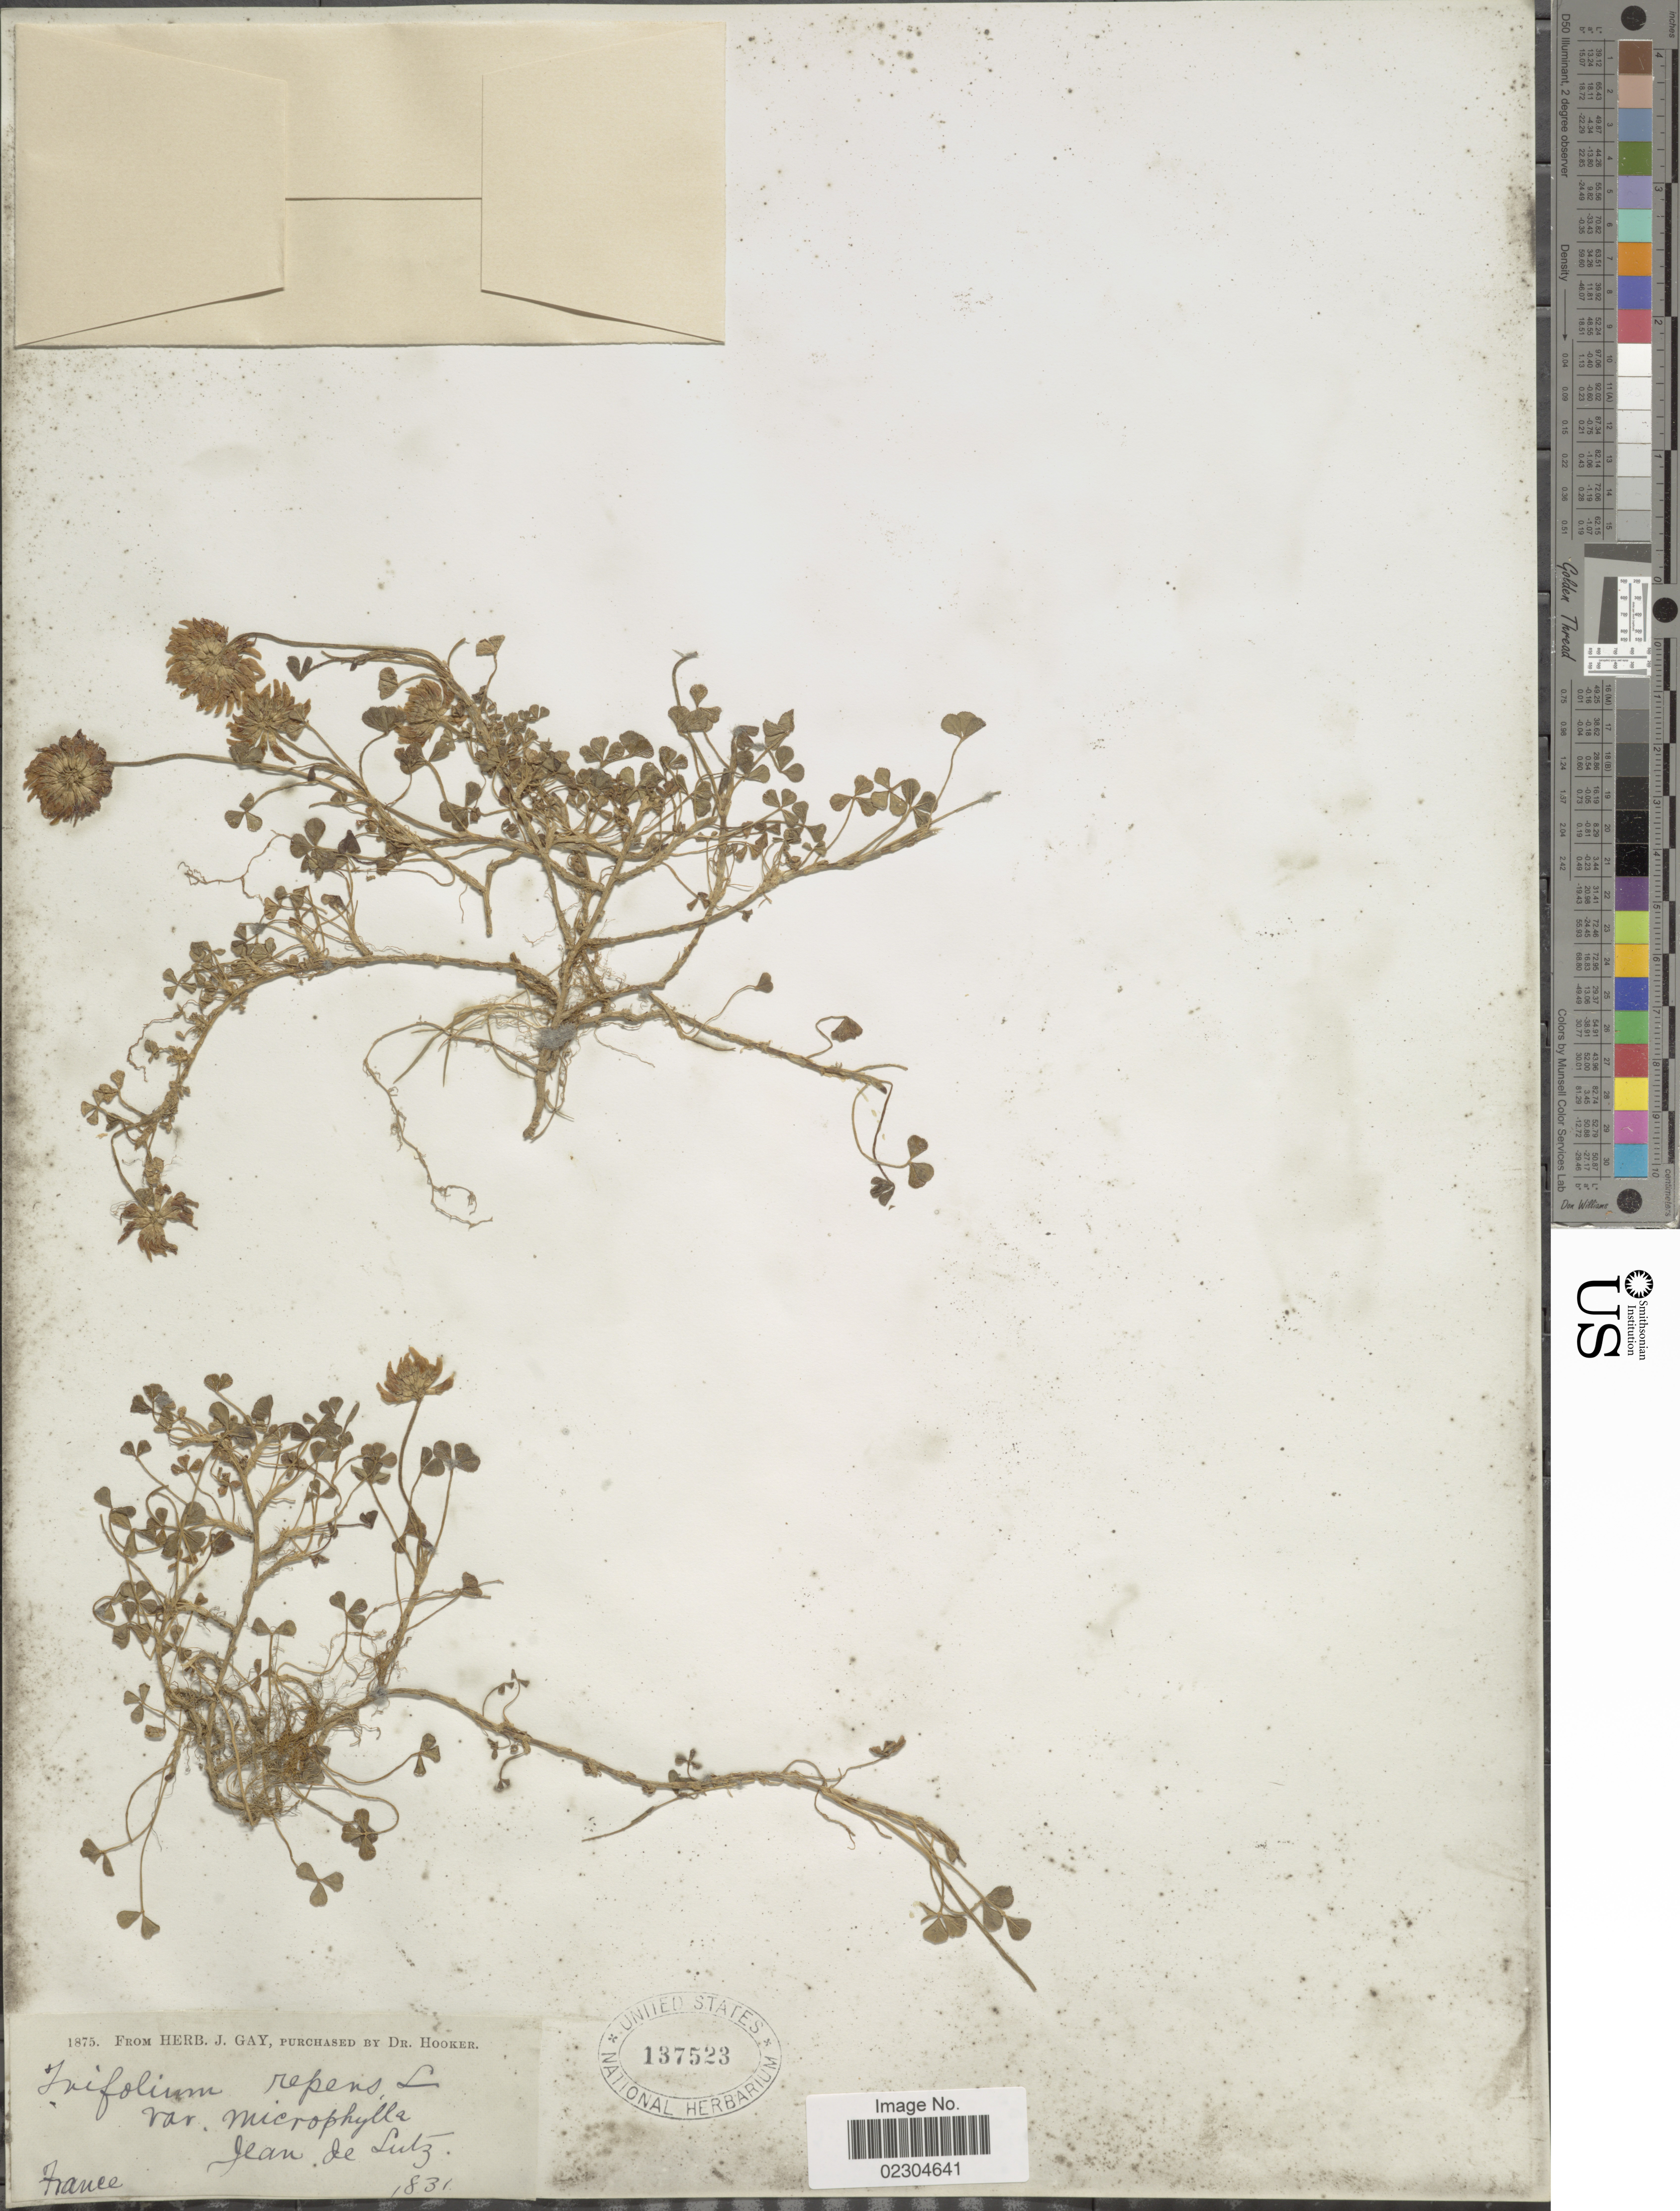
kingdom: Plantae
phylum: Tracheophyta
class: Magnoliopsida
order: Fabales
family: Fabaceae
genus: Trifolium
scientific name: Trifolium repens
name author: L.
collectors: ex herb. J. Gay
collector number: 1875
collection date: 1831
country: France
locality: Jean de Lutz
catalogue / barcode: US 137523